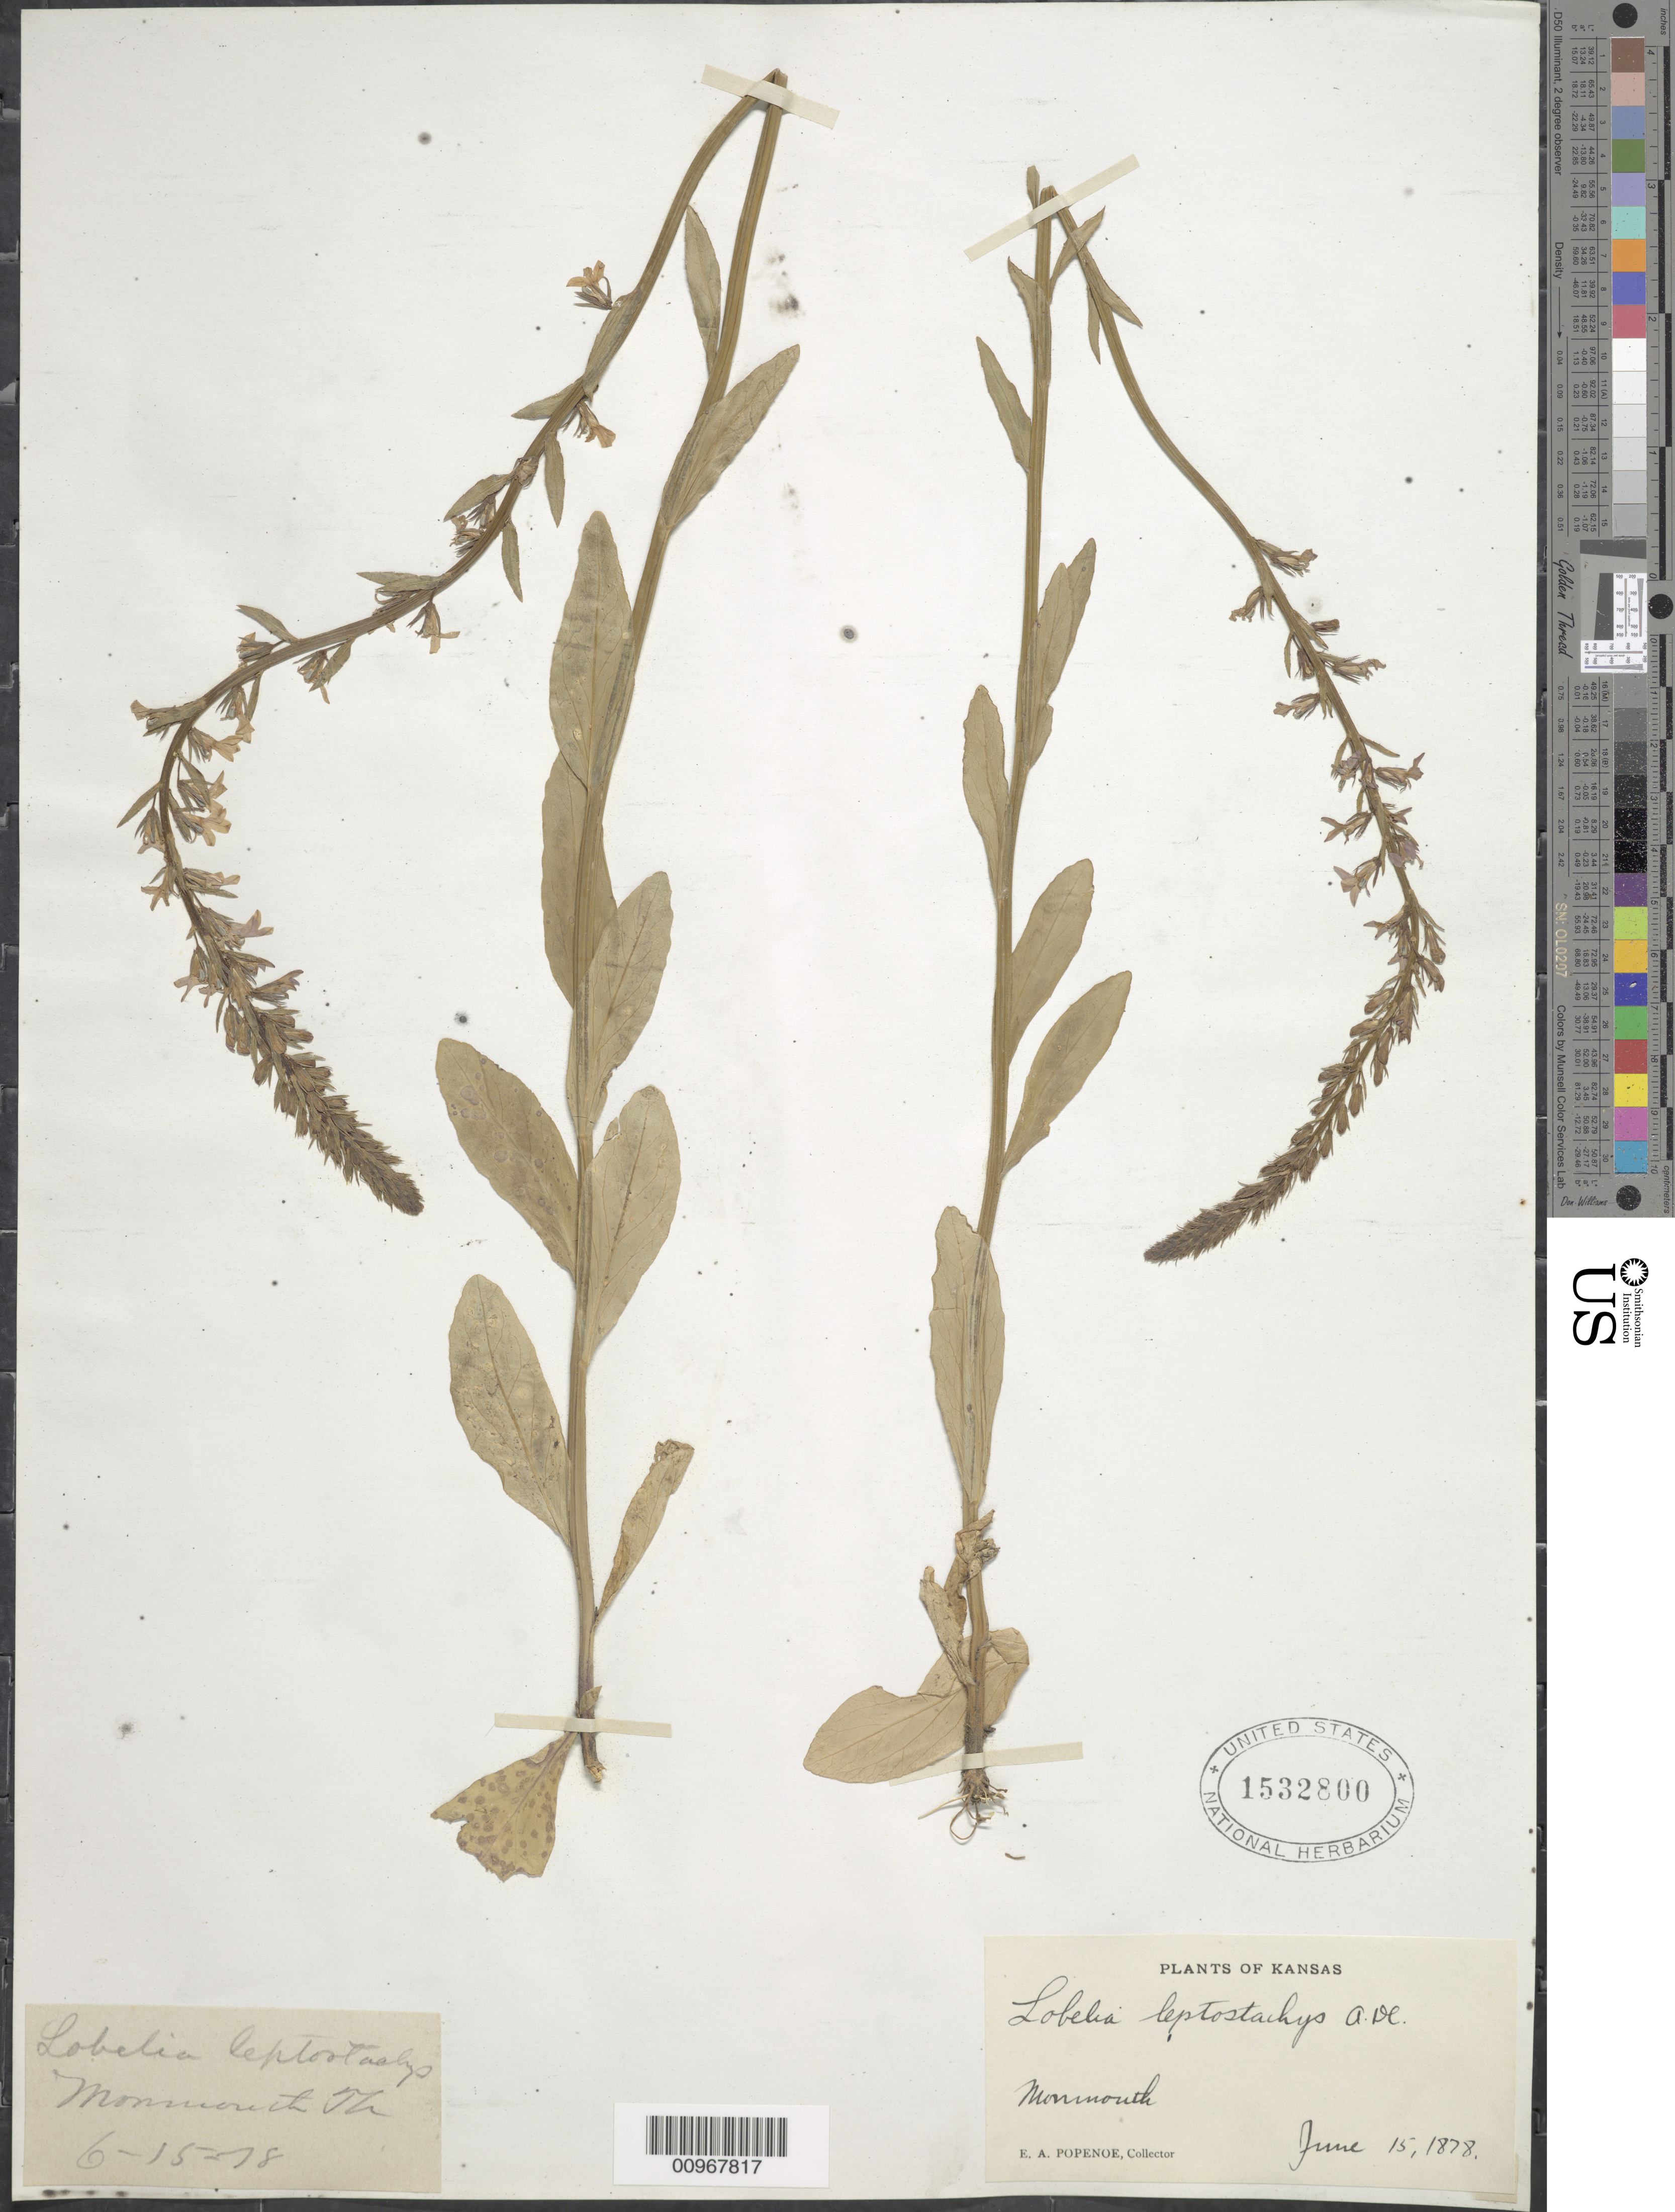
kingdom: Plantae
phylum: Tracheophyta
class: Magnoliopsida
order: Asterales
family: Campanulaceae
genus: Lobelia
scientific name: Lobelia leptostachys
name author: A. DC.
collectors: E. Popenoe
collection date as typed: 15 Jun 1878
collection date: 1878-06-15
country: United States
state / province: Kansas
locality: Mammouth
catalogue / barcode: US 1532800